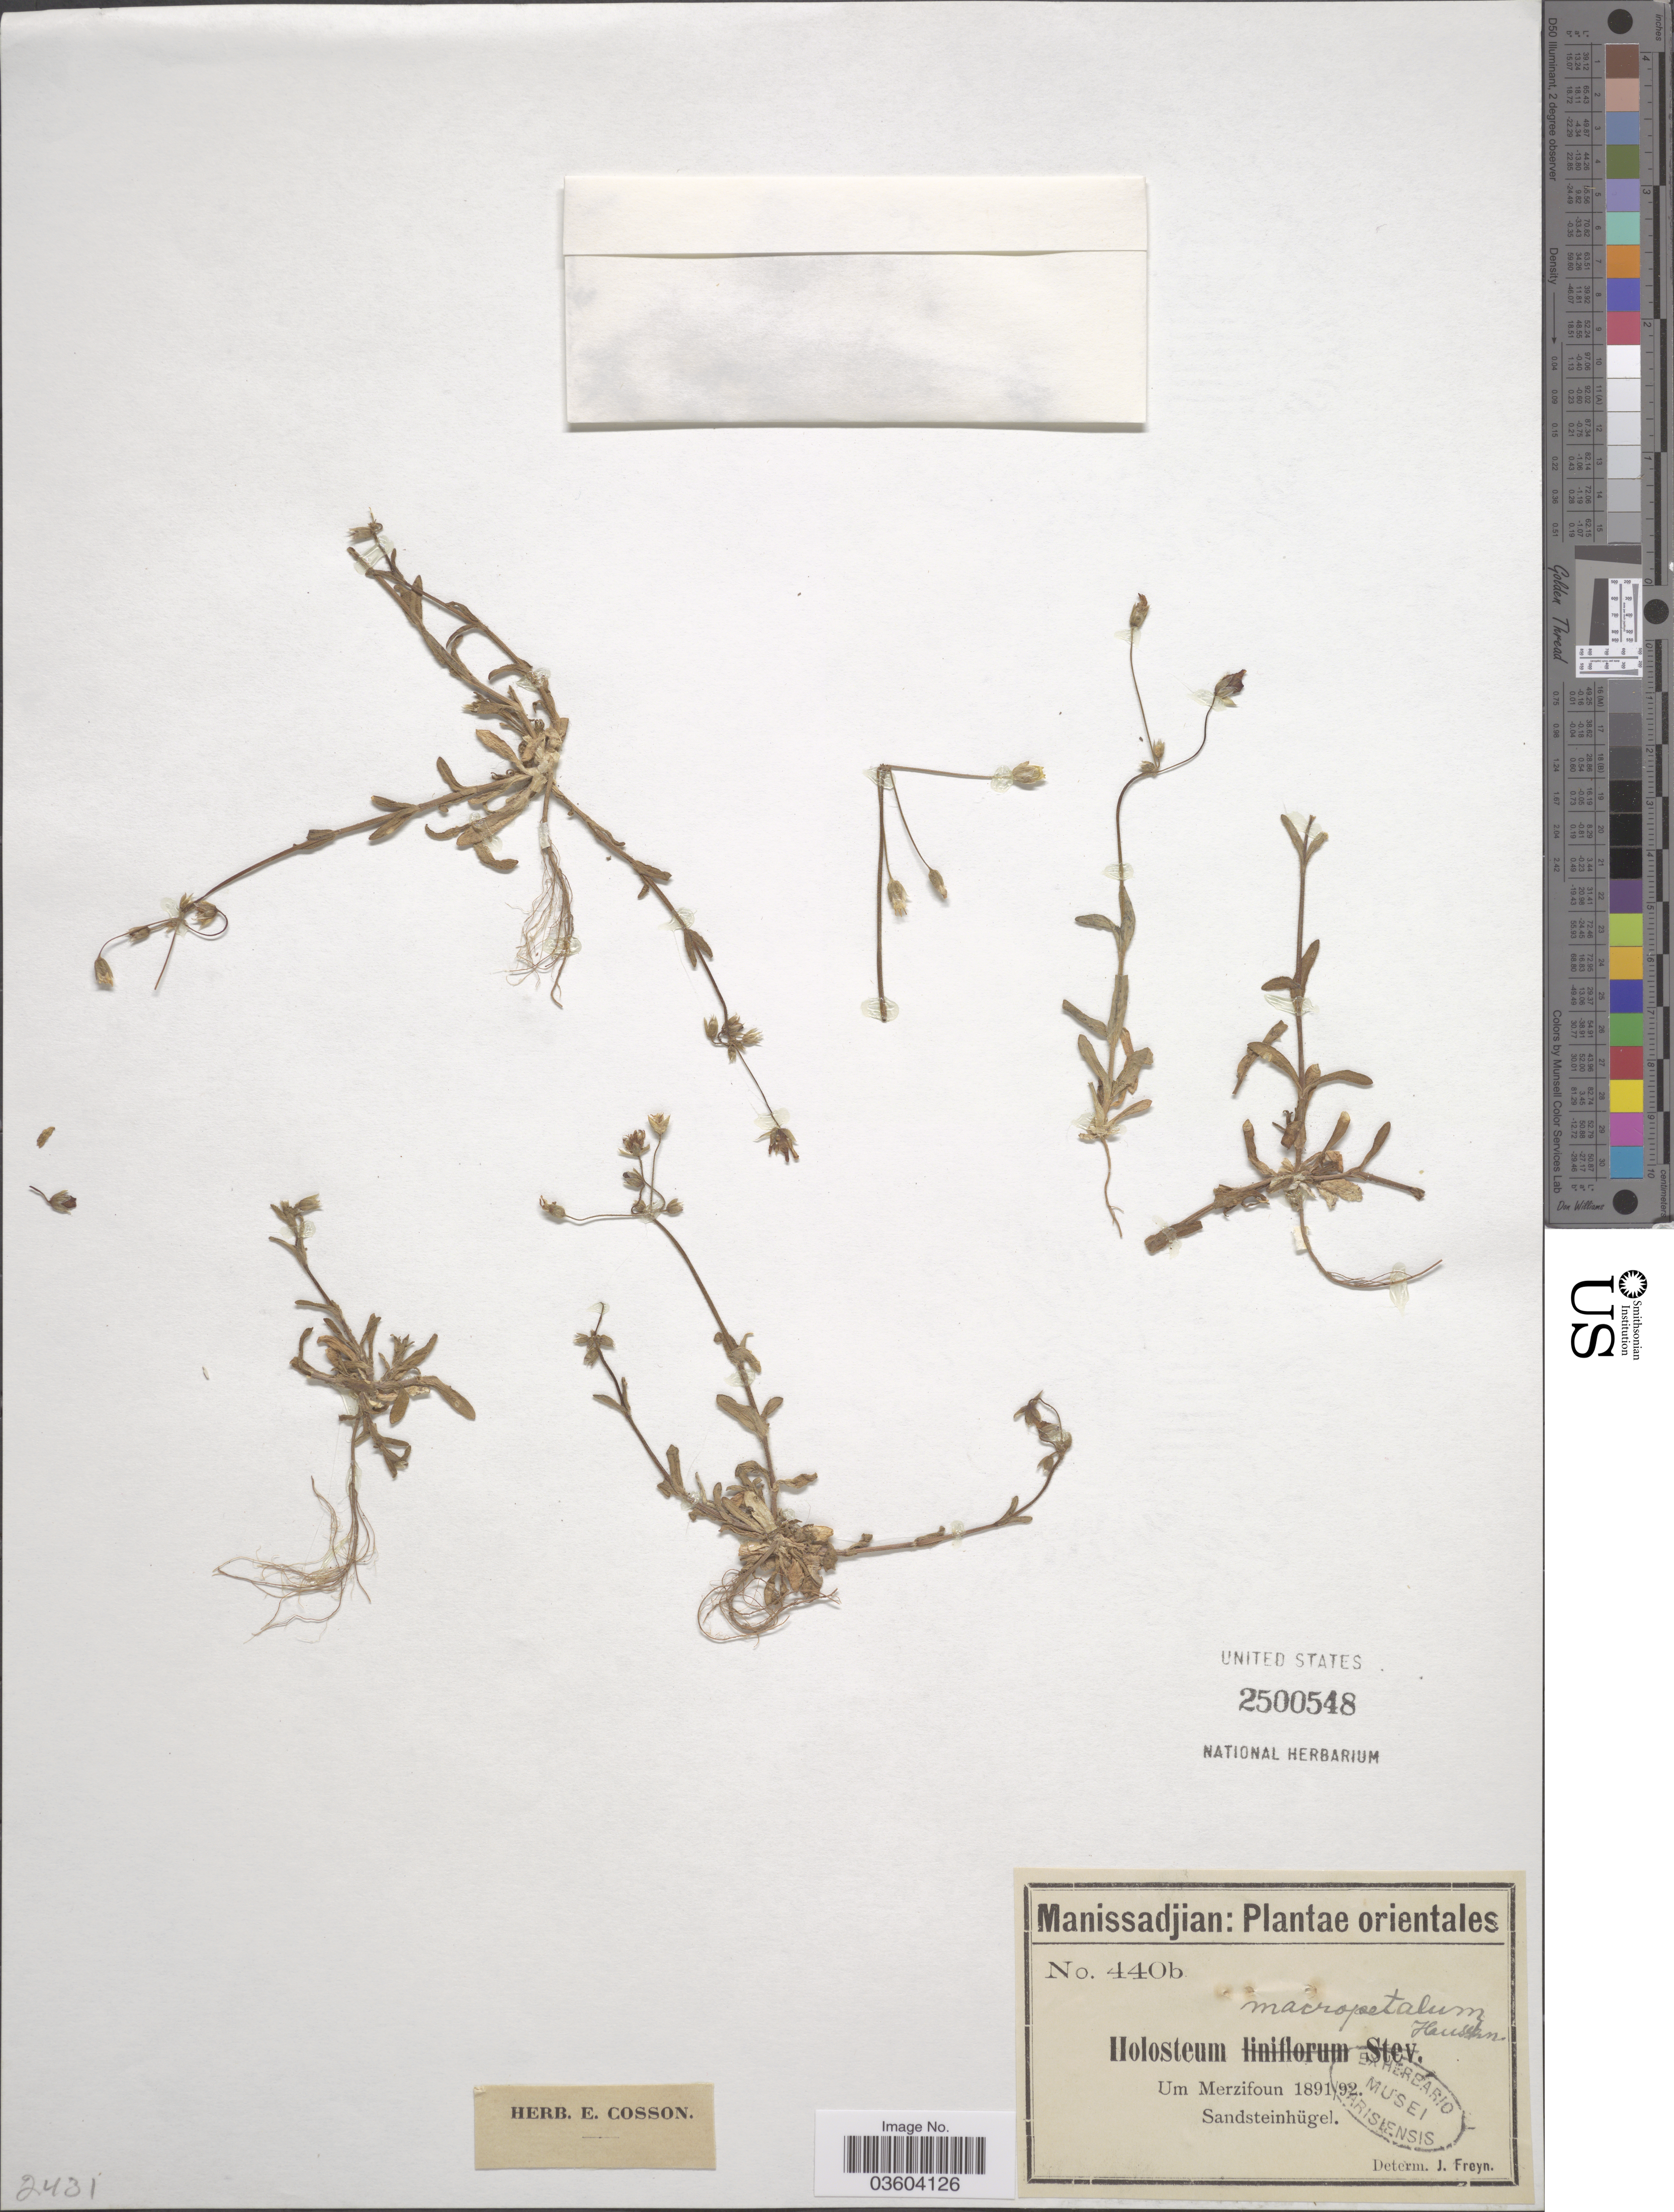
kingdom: Plantae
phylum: Tracheophyta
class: Magnoliopsida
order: Caryophyllales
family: Caryophyllaceae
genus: Holosteum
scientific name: Holosteum macropetalum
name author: Hausskn. & Bornm.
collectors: -. Manissadjian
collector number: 440b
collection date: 1891/1892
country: Turkey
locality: Orientales. Um Merzifoun, Sandsteinhügel.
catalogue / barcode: US 2500548